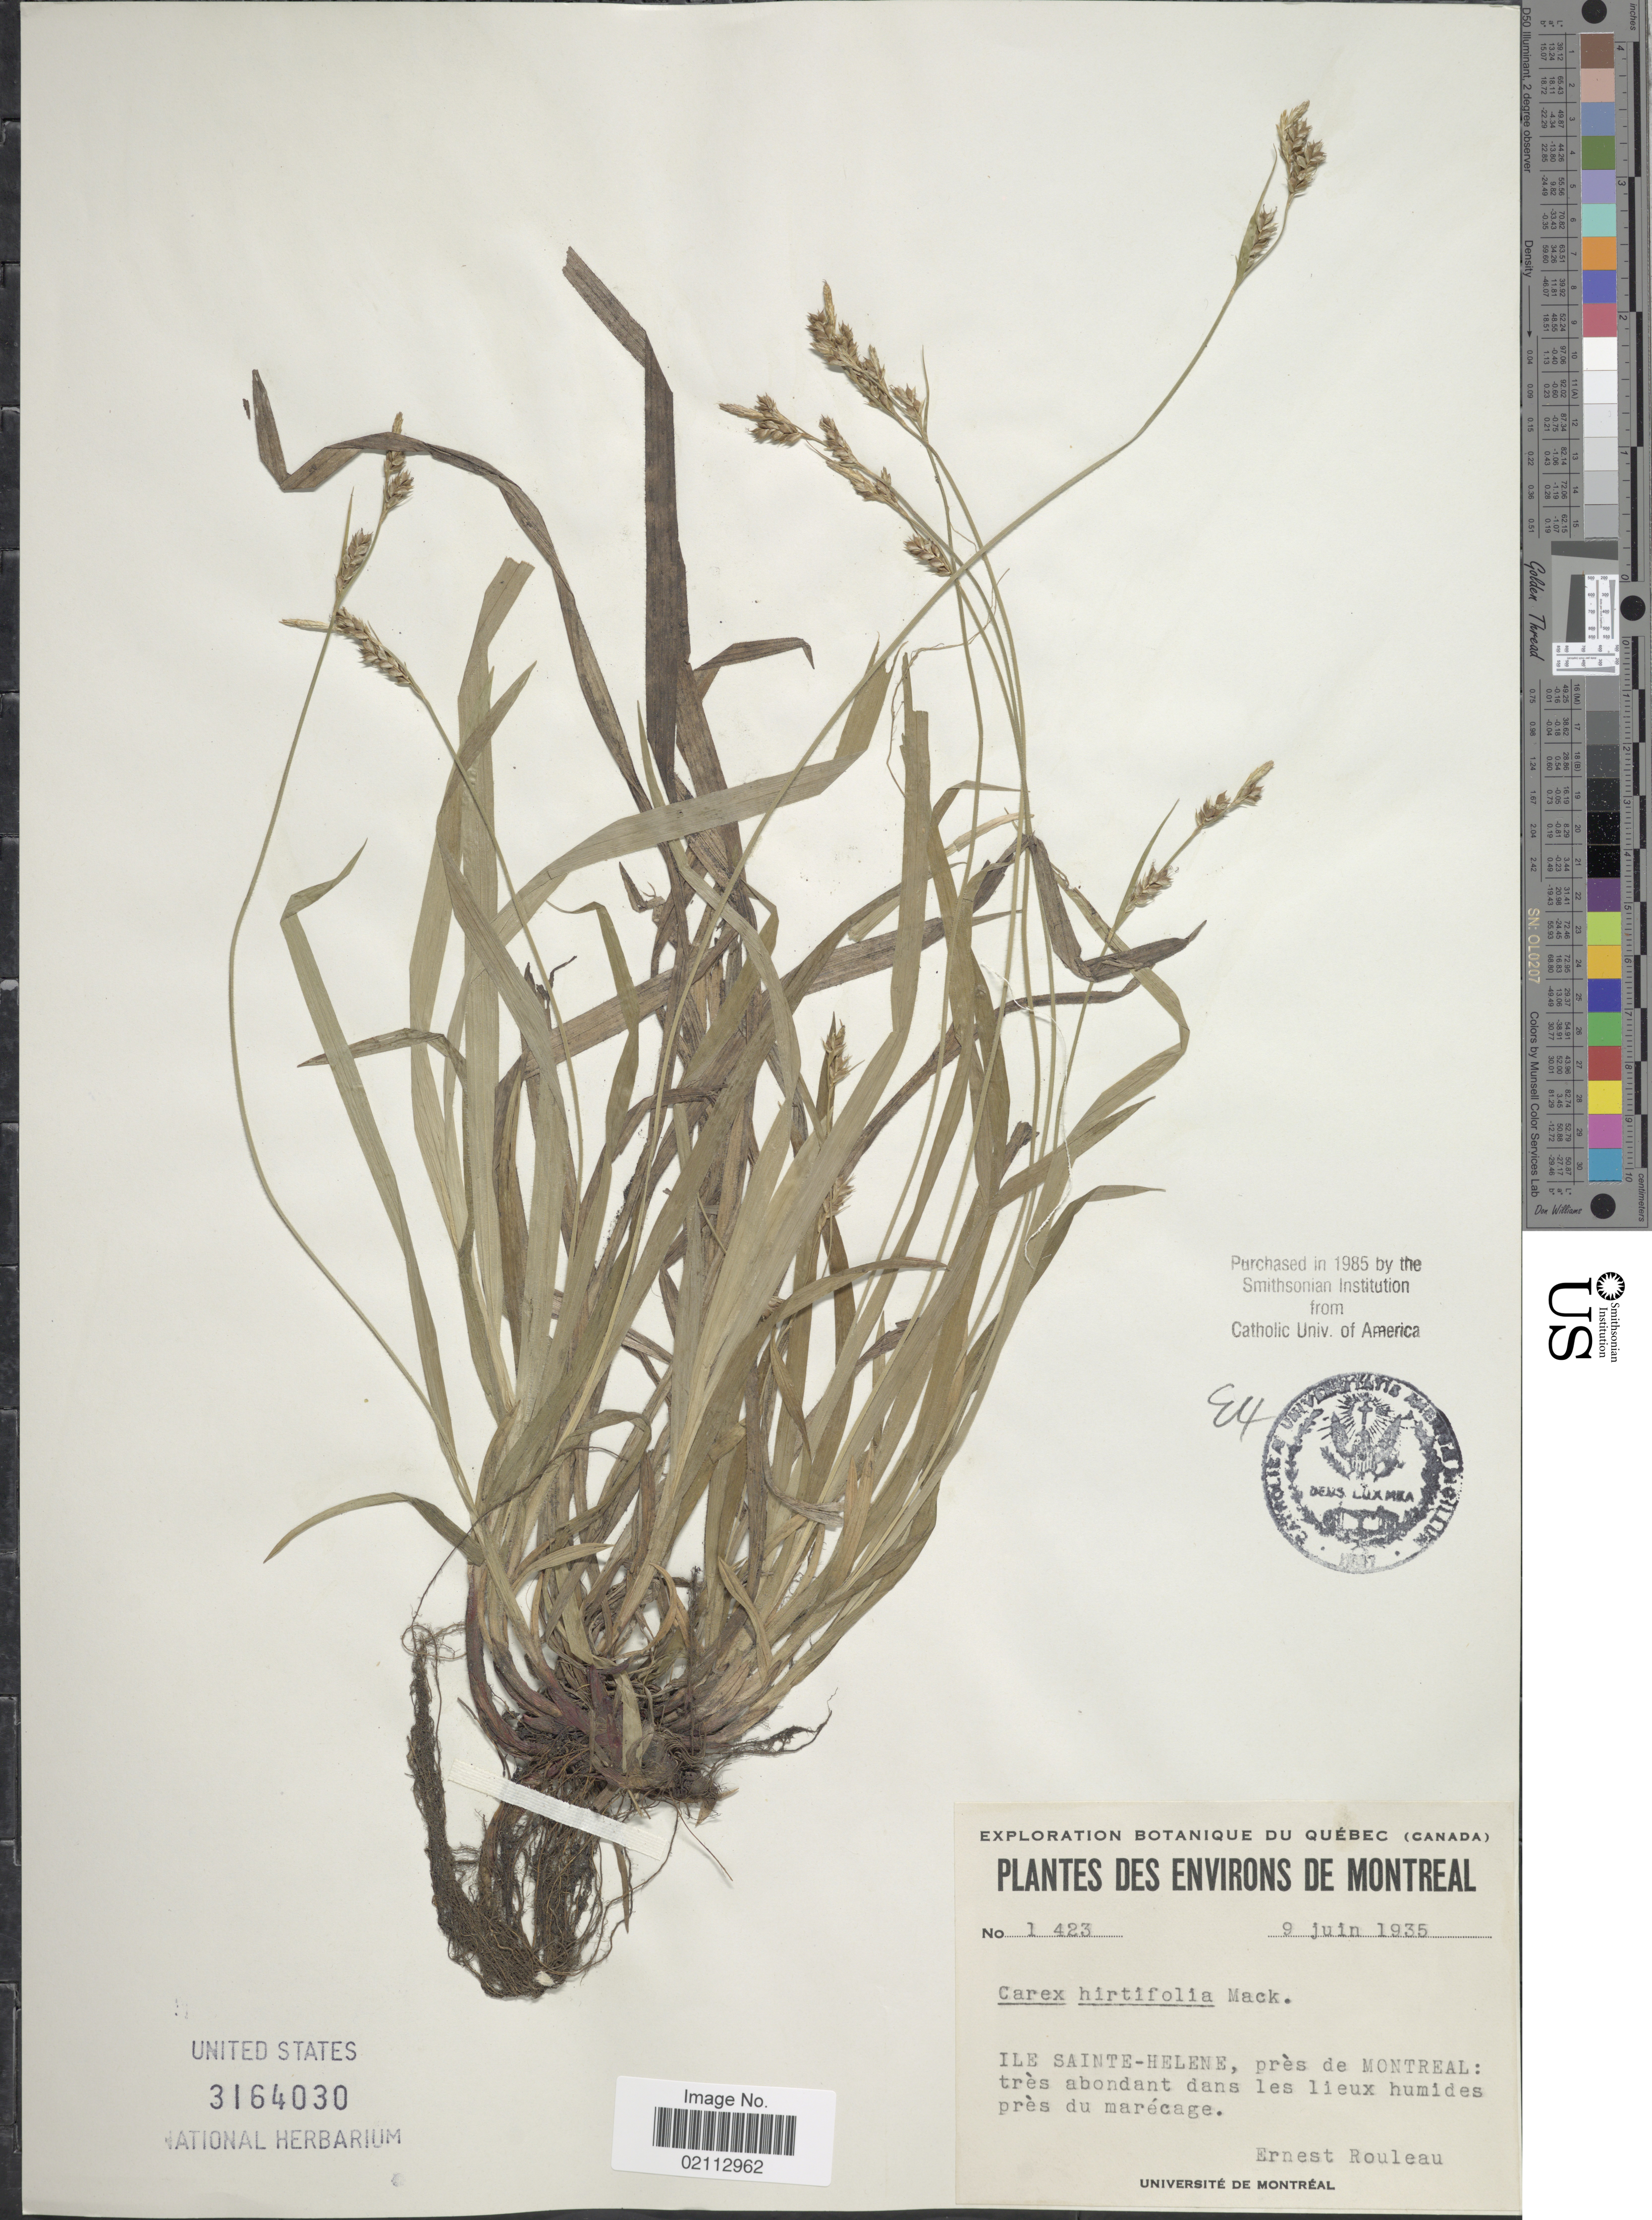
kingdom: Plantae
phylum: Tracheophyta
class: Liliopsida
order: Poales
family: Cyperaceae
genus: Carex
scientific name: Carex hirtifolia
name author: Mack.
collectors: E. Rouleau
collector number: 1423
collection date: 1935-06-09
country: Canada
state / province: Quebec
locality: Environs de Montreal. Ile Saint-Helene, pres de Montreal: tres abondant dans les lieux humides pres du marecage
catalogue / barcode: US 3164030